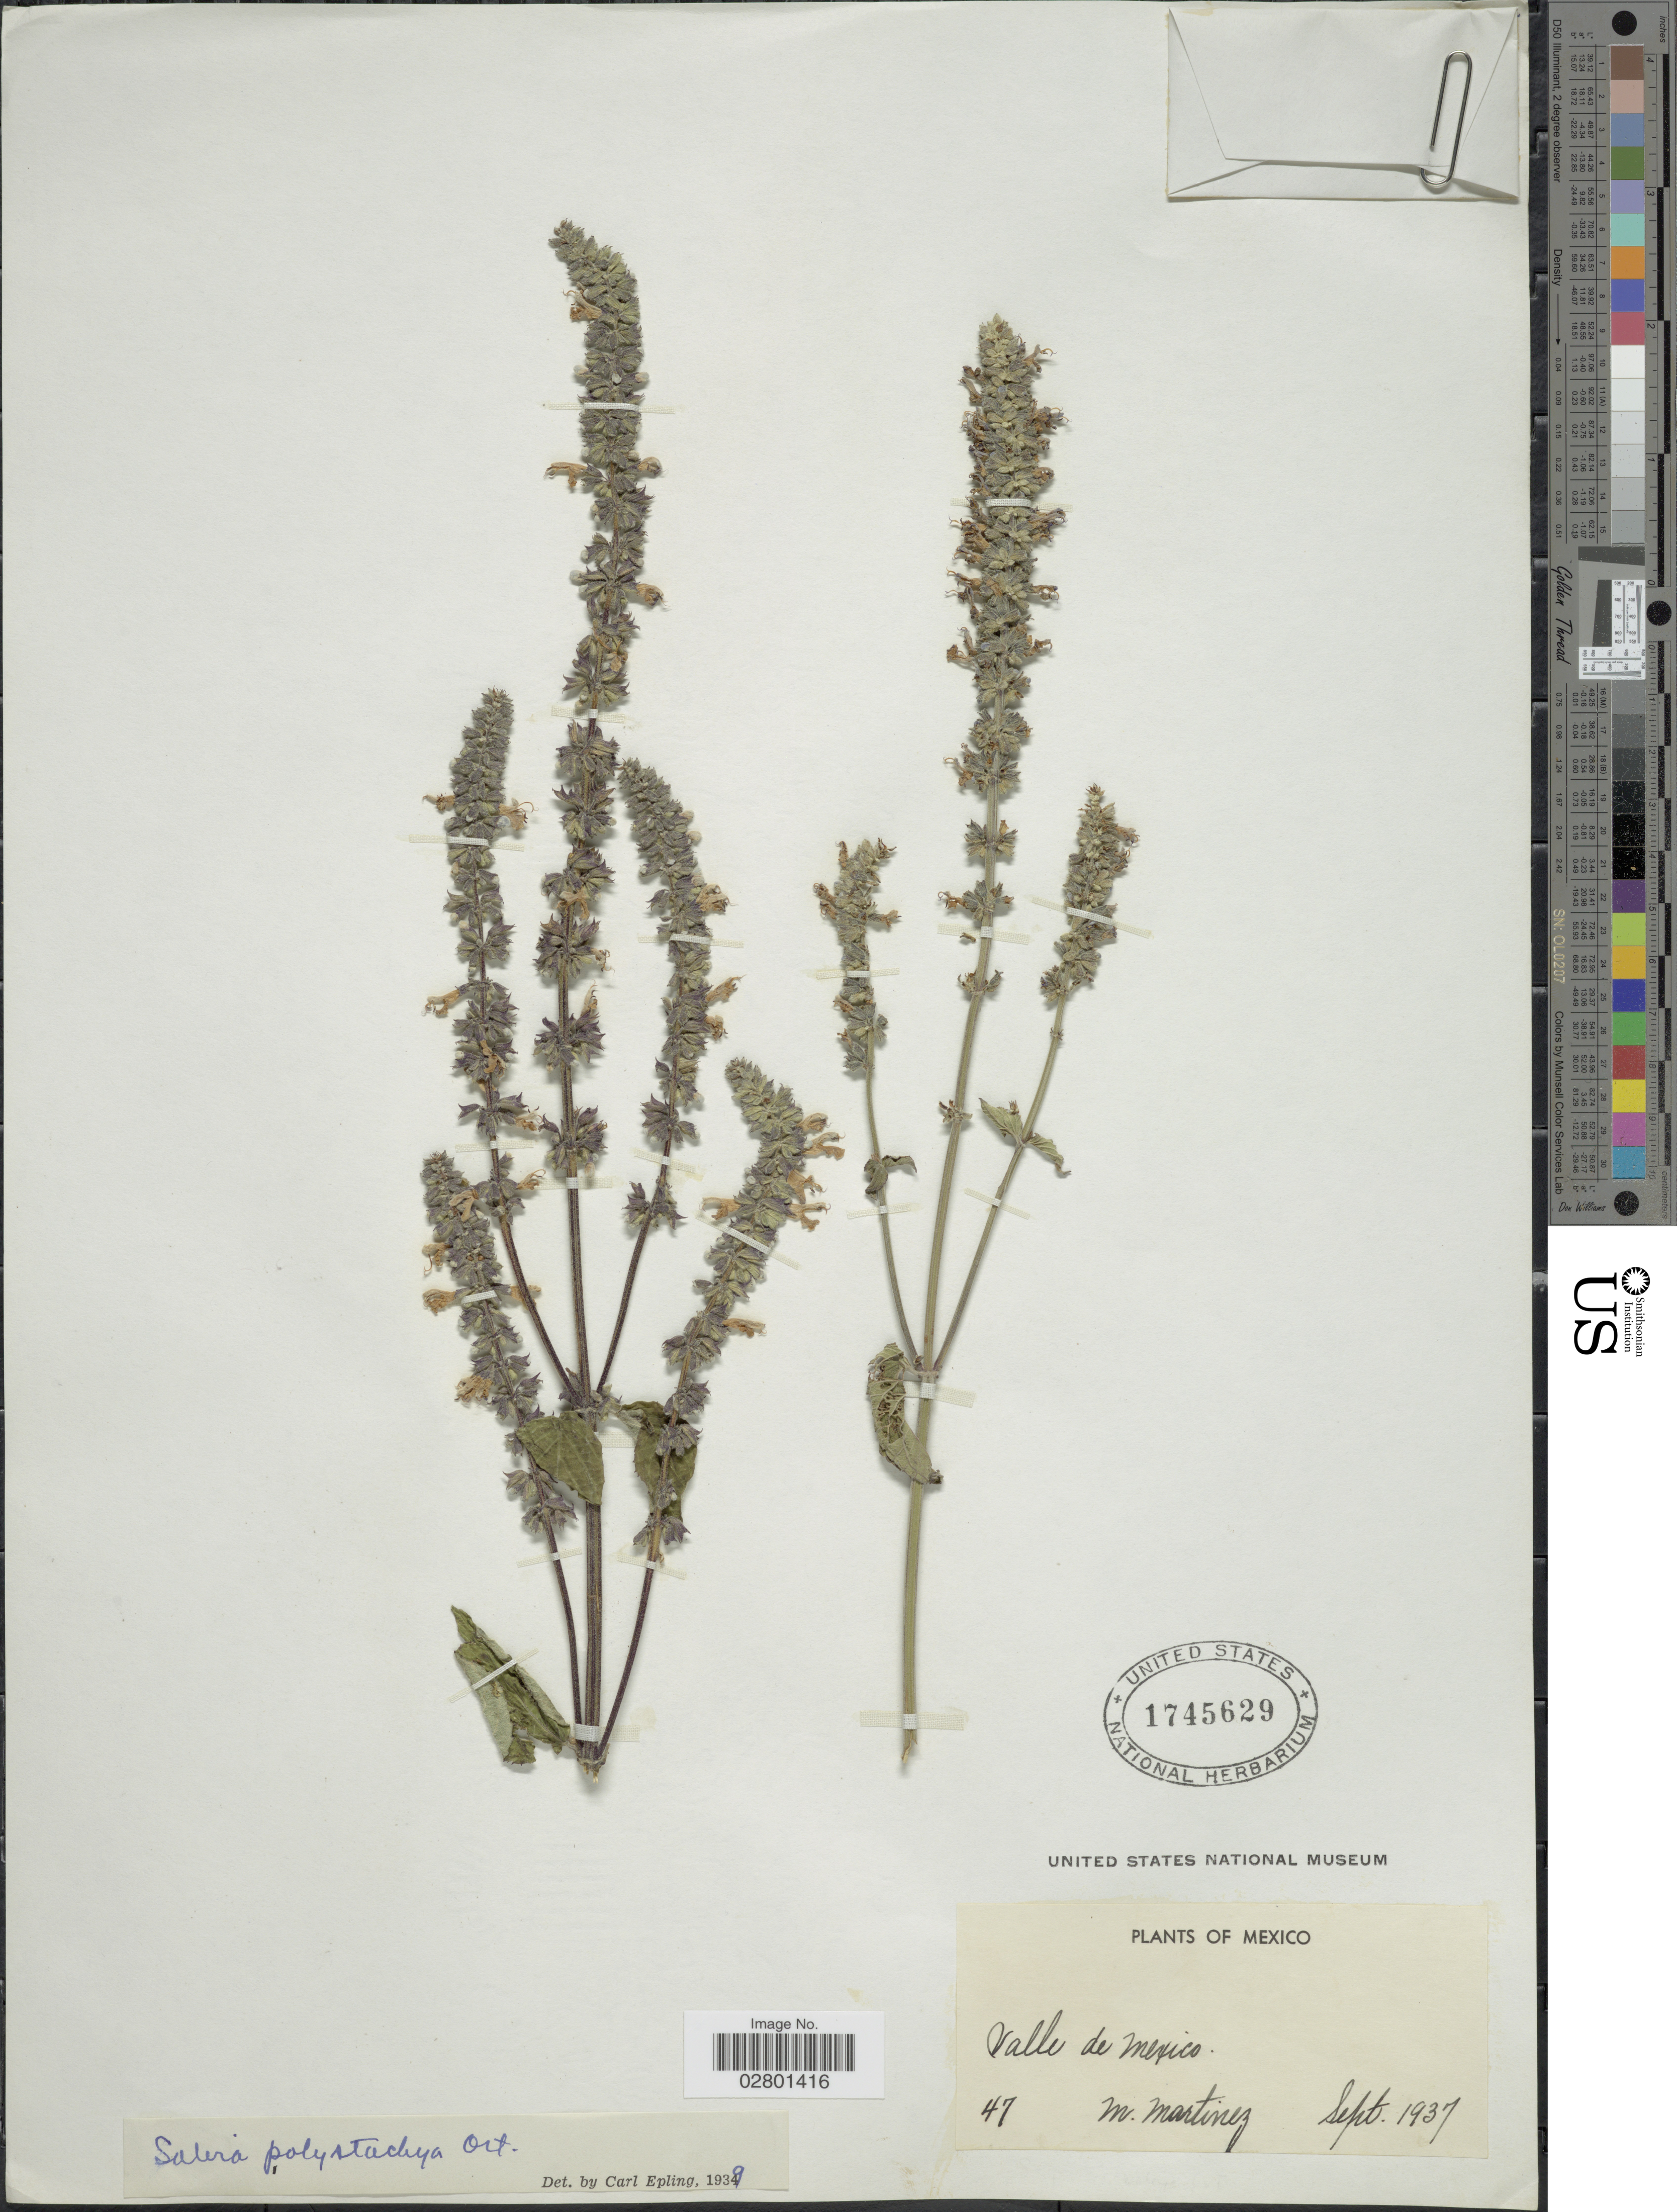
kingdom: Plantae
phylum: Tracheophyta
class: Magnoliopsida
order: Lamiales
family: Lamiaceae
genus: Salvia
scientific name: Salvia polystachya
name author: Cav.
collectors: M. Martinez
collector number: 47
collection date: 1937-09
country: Mexico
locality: Valle de Mexico.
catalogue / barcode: US 1745629